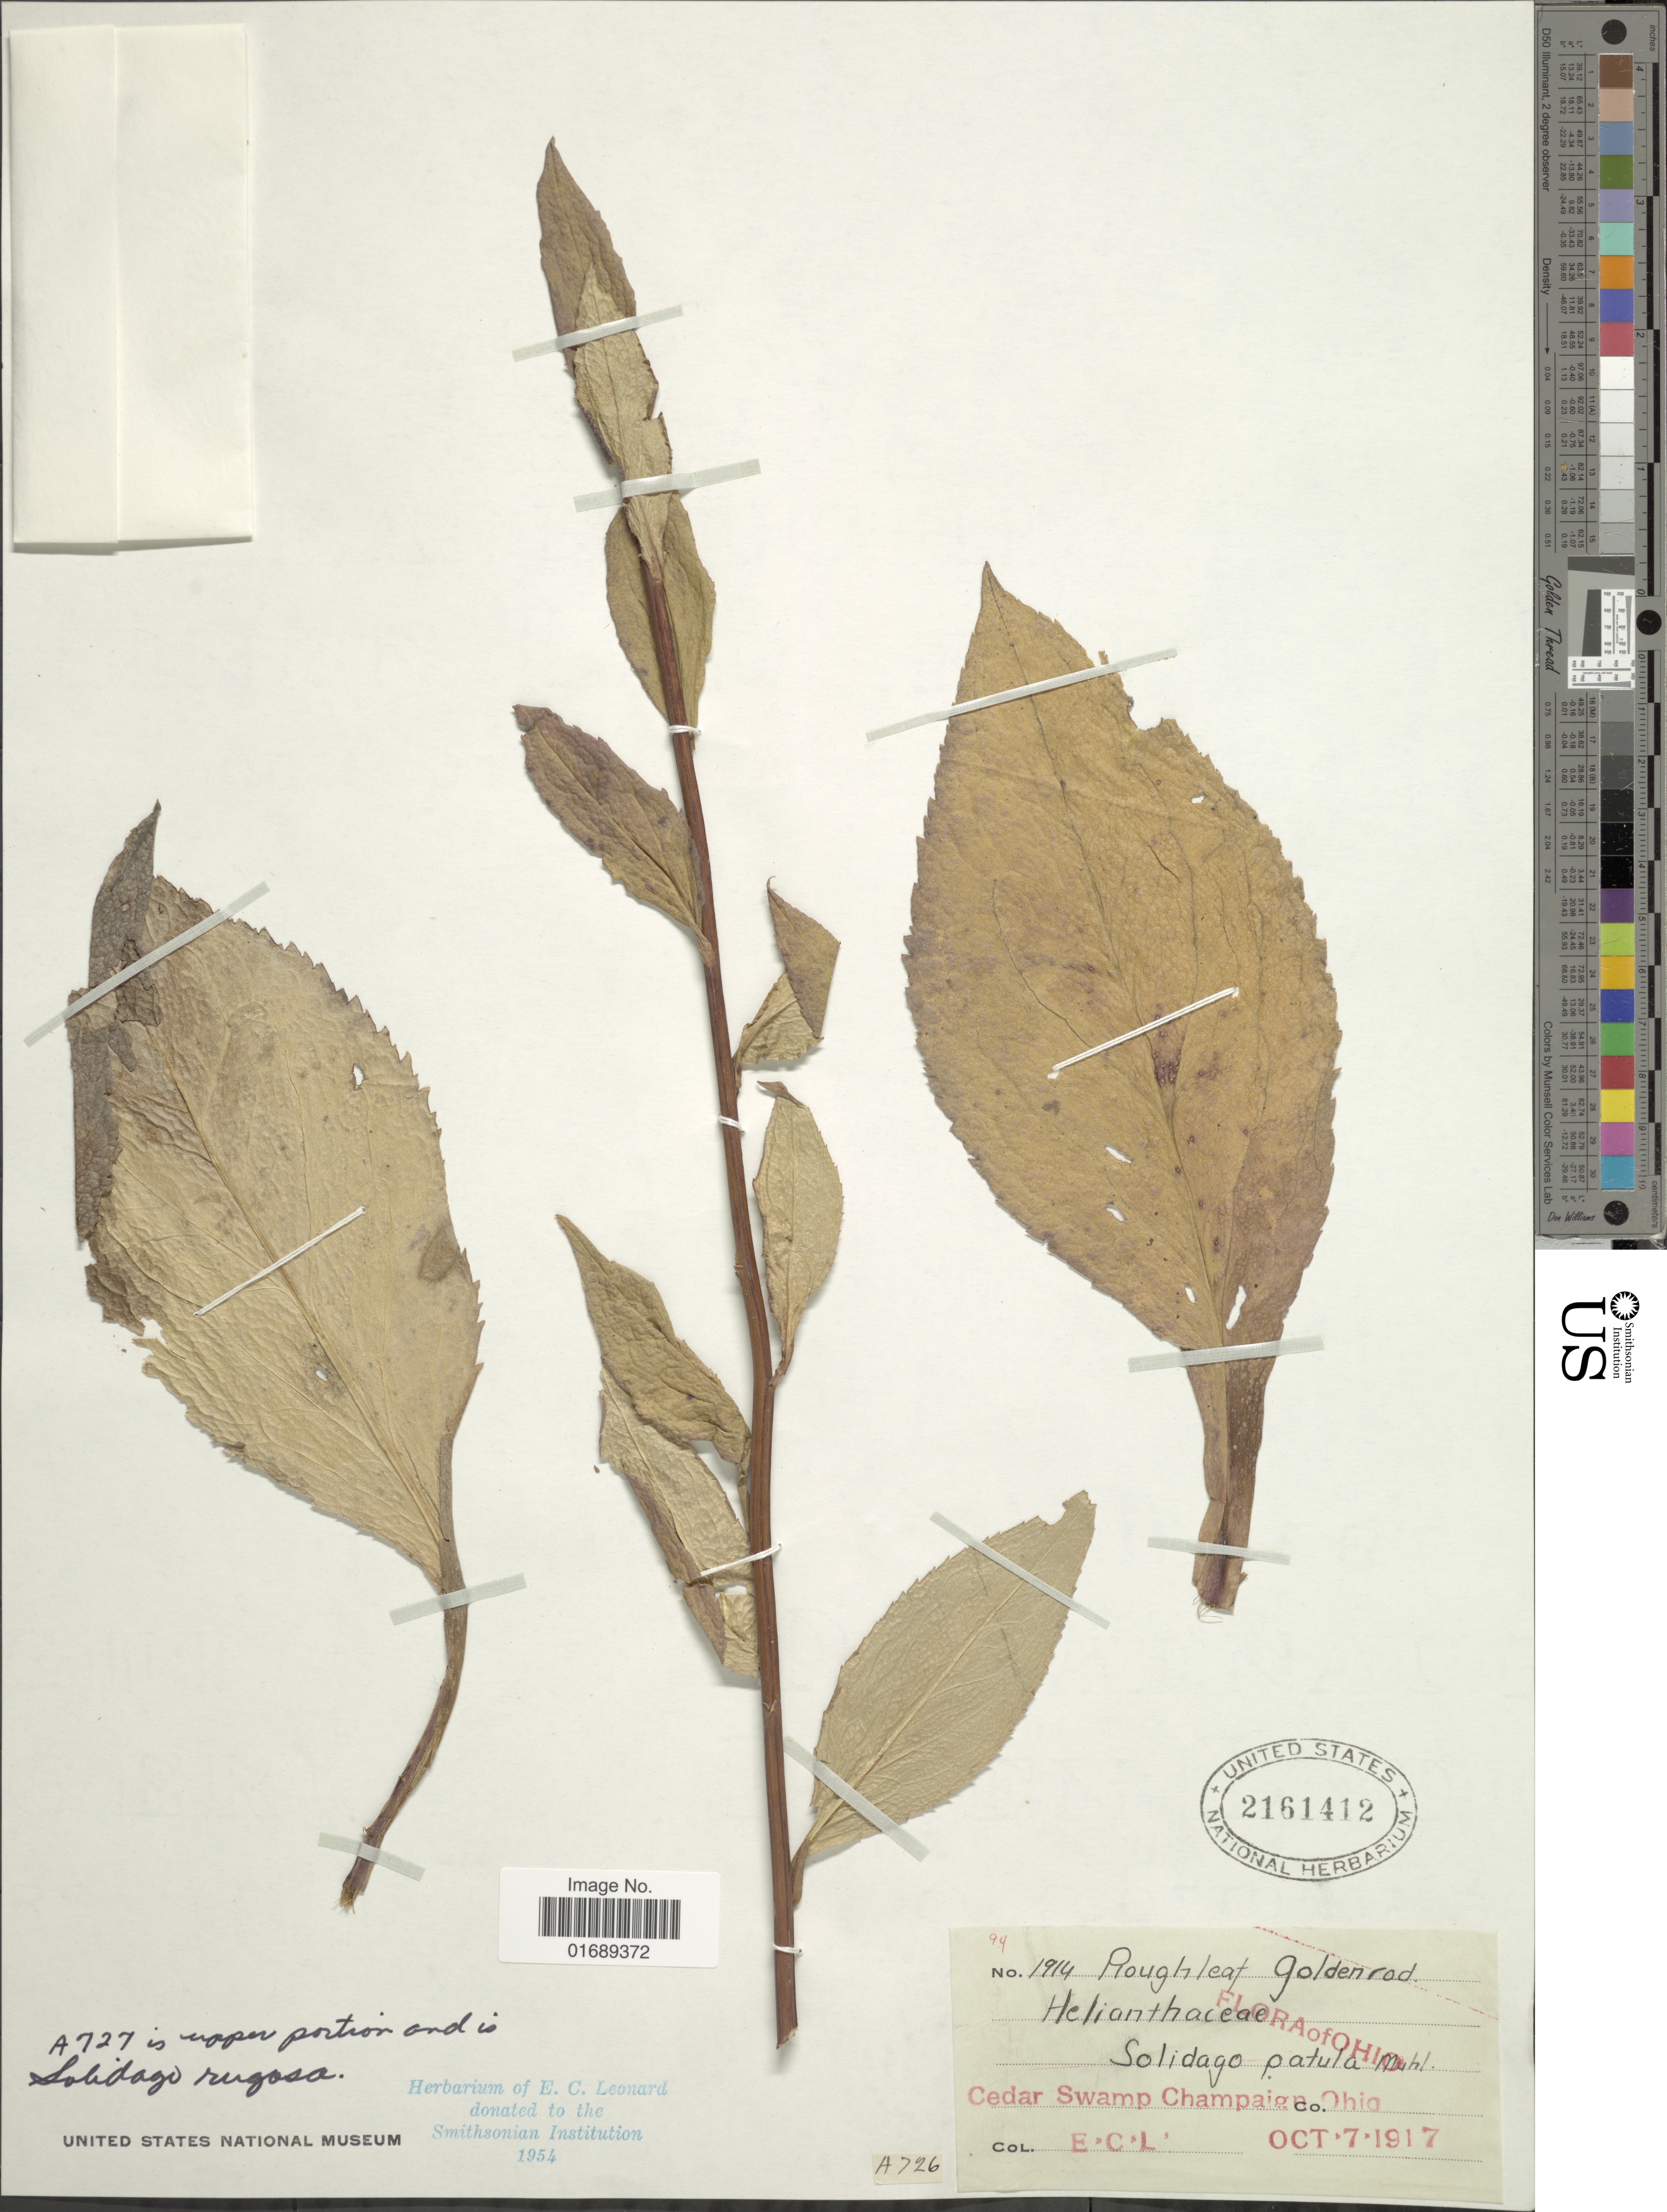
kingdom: Plantae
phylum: Tracheophyta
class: Magnoliopsida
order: Asterales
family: Asteraceae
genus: Solidago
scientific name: Solidago patula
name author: Muhl. ex Willd.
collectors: E. C. Leonard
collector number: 1914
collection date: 1917-10-07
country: United States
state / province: Ohio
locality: Cedar Swamp Champaign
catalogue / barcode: US 2161412